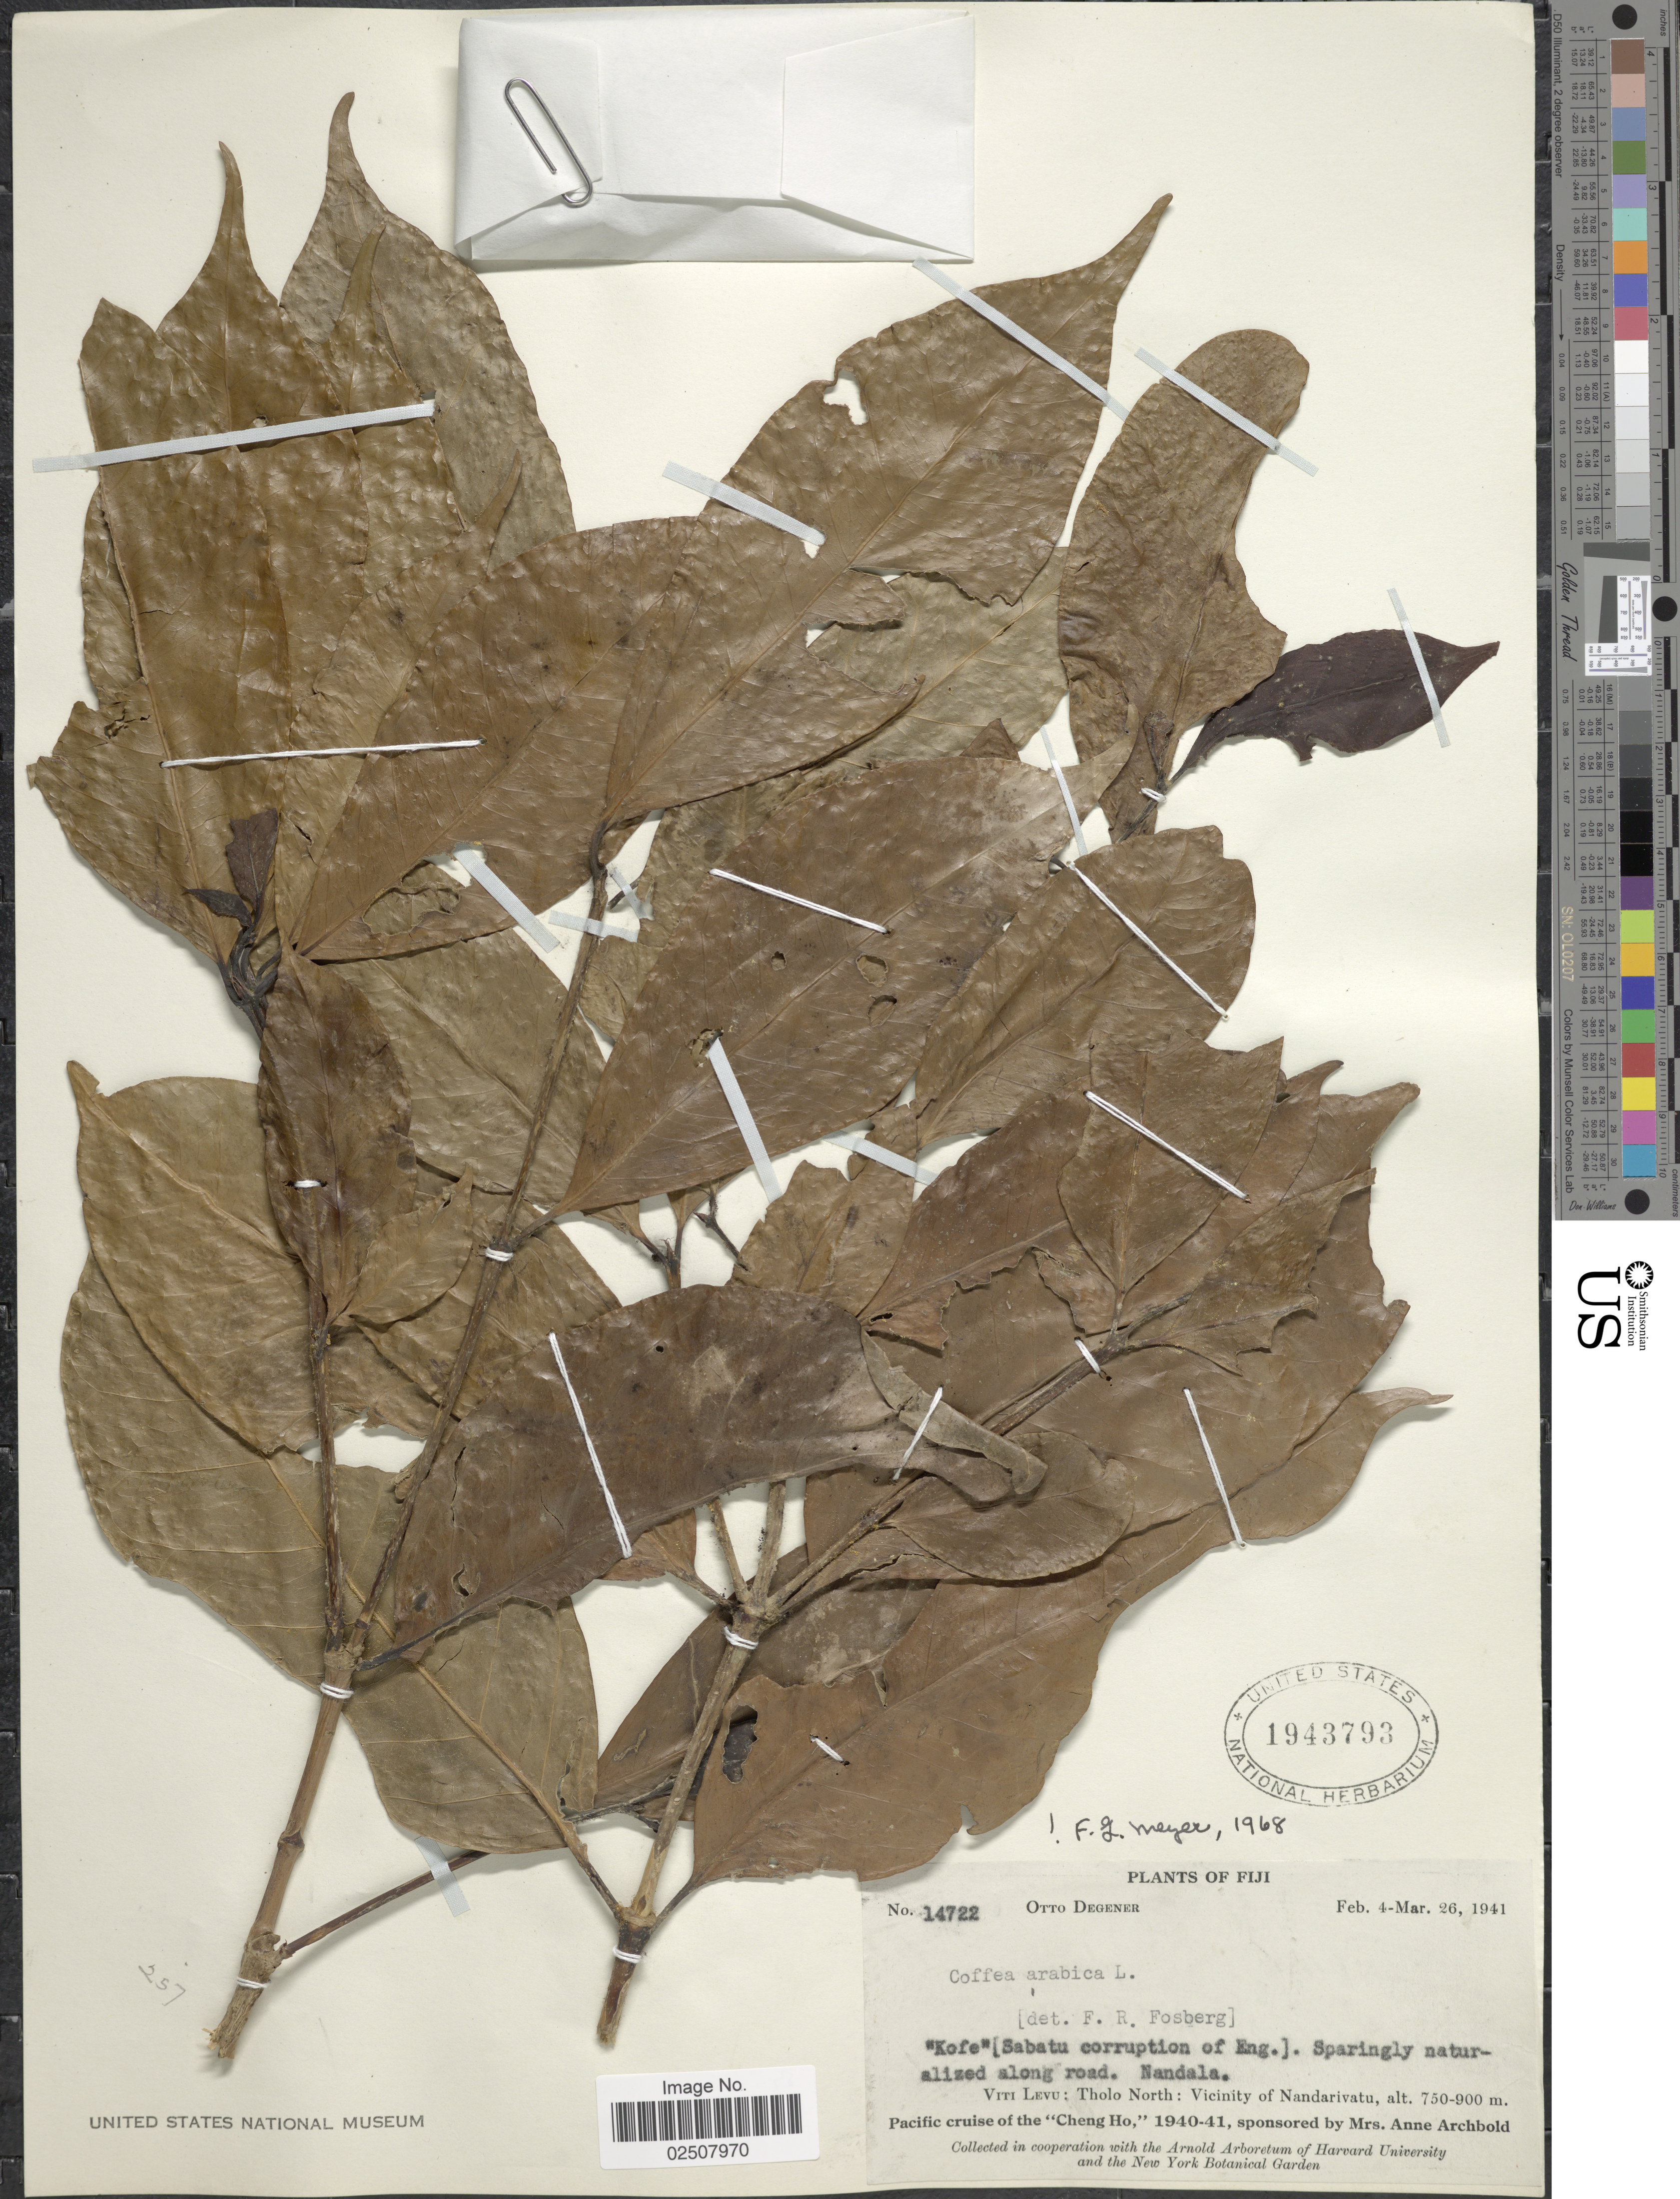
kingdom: Plantae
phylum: Tracheophyta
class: Magnoliopsida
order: Gentianales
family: Rubiaceae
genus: Coffea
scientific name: Coffea arabica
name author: L.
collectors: O. Degener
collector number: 14722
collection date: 1941-02-04/1941-03-26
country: Fiji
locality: Sparingly naturalized along road. Nandala. Viti Levu: Tholo North: Vicinity of Nandarivatu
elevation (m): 750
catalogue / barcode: US 1943793